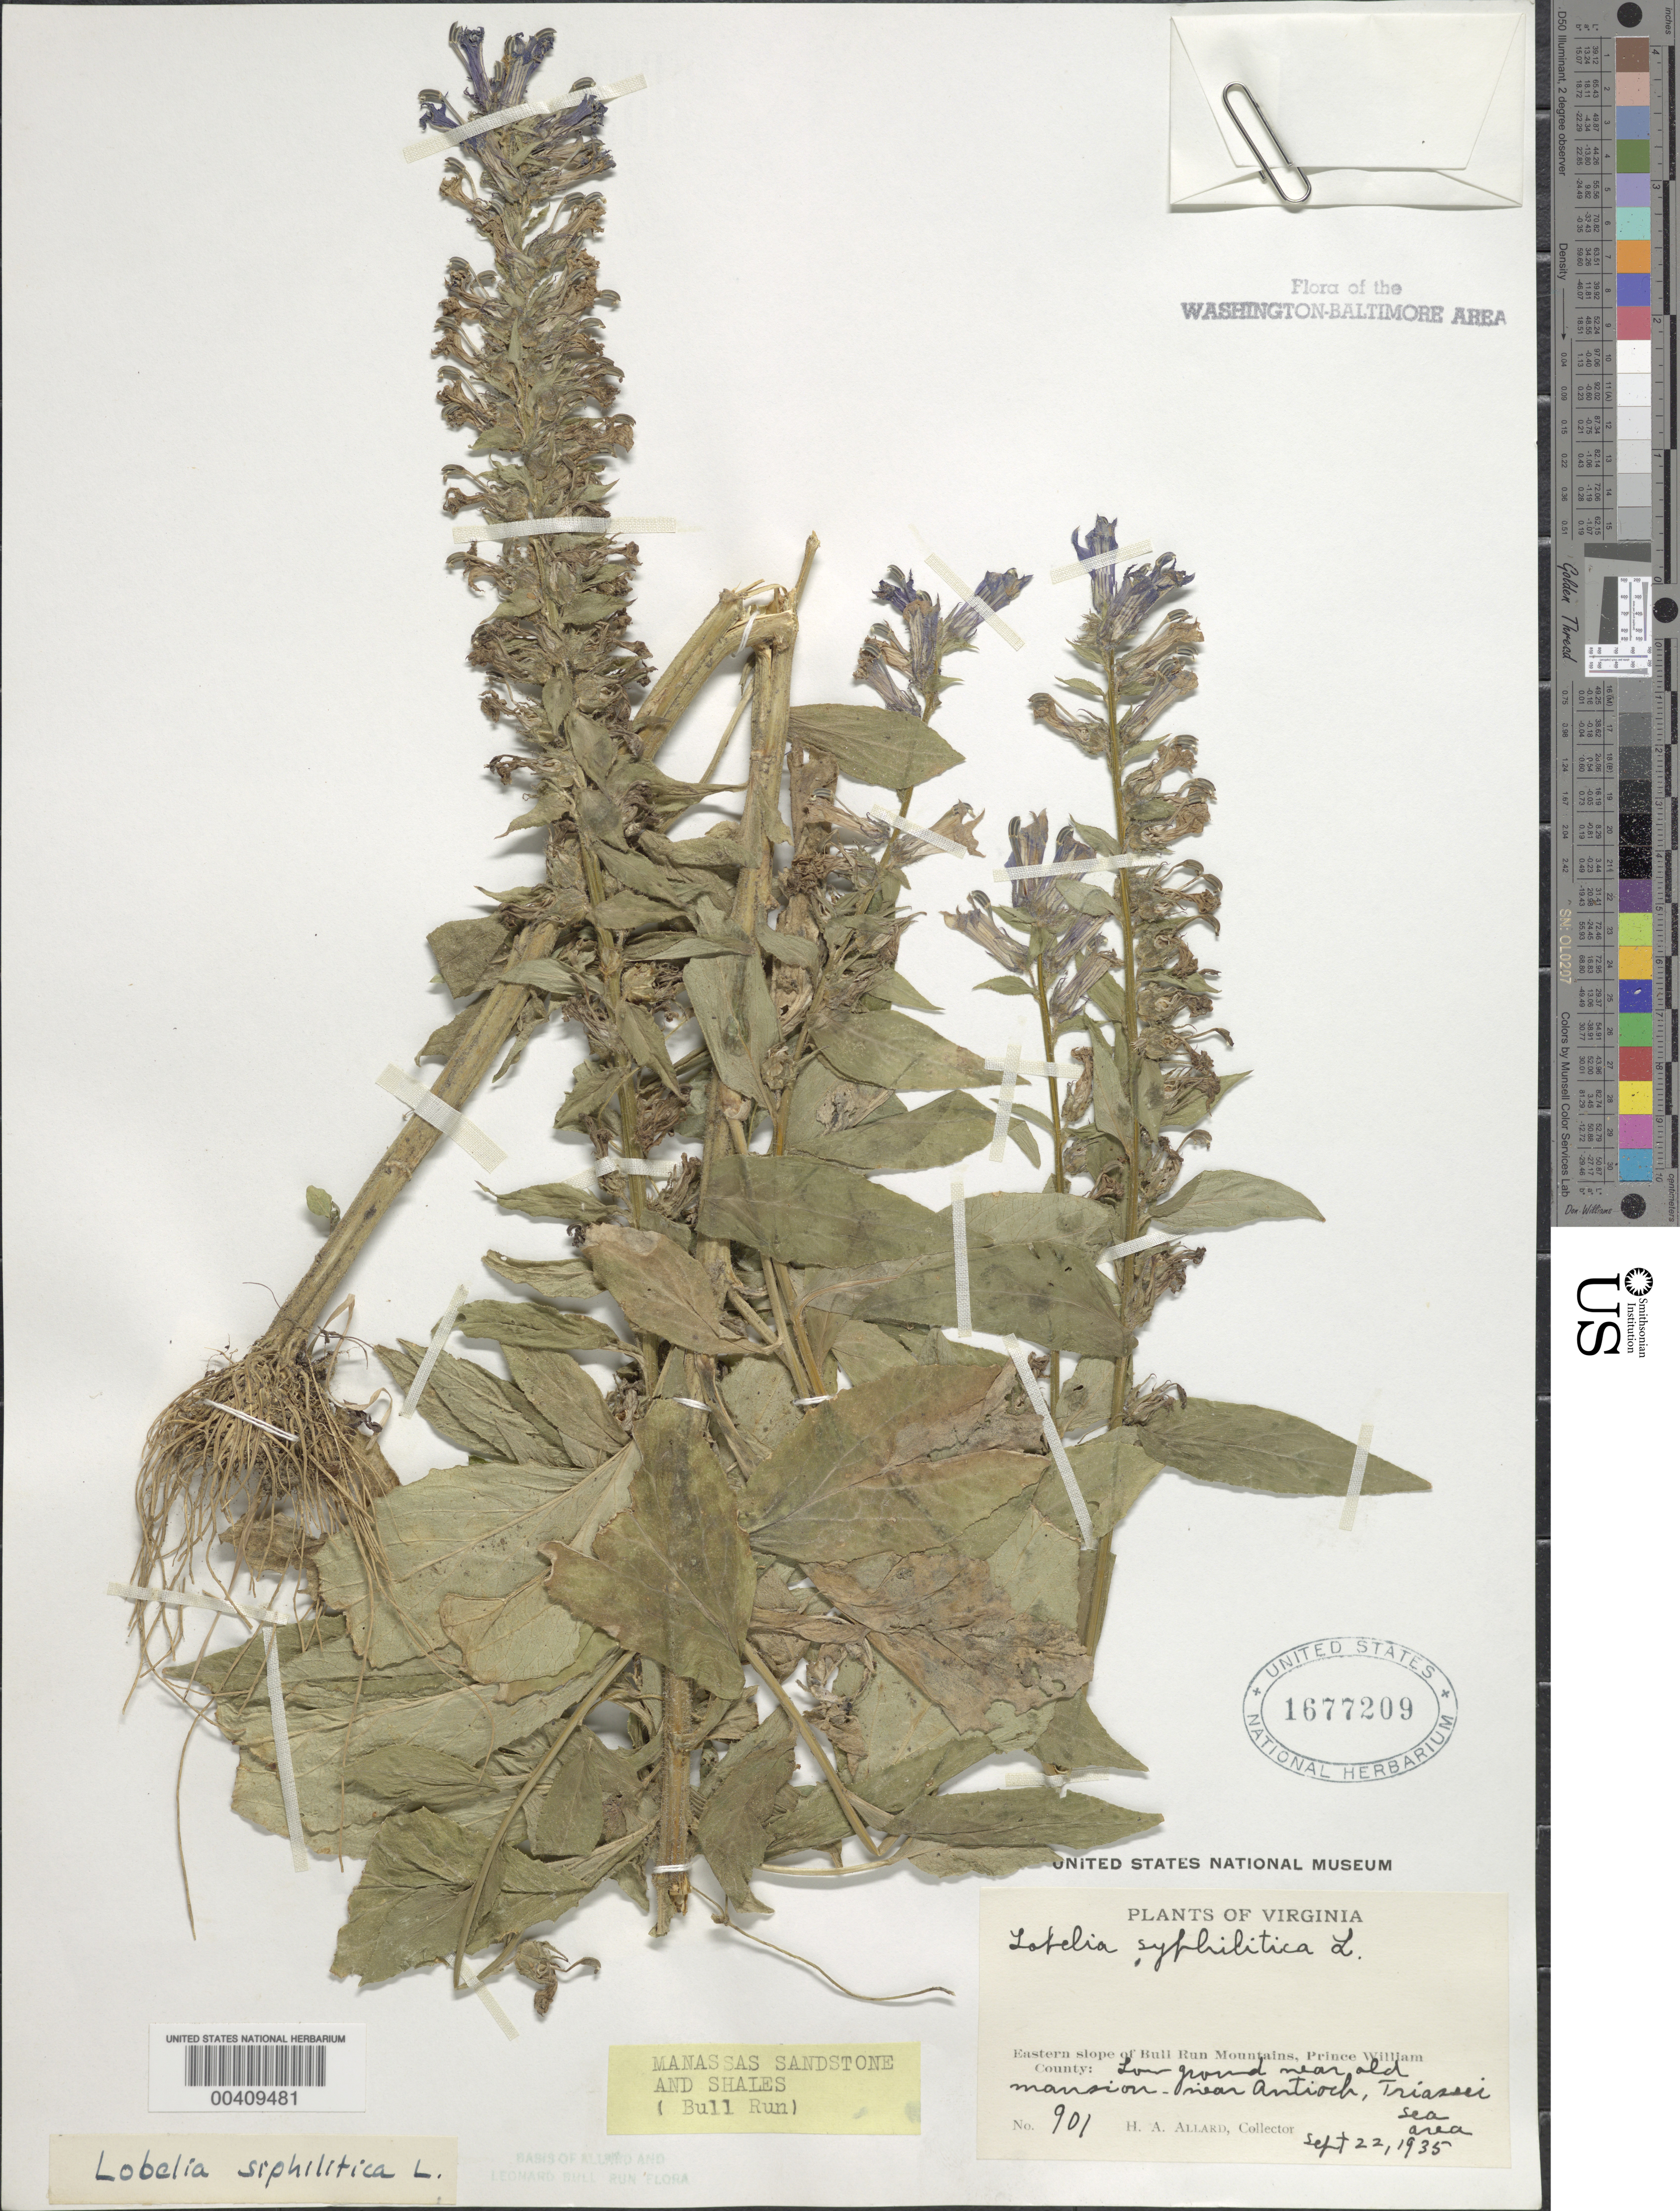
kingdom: Plantae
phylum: Tracheophyta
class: Magnoliopsida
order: Asterales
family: Campanulaceae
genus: Lobelia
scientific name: Lobelia siphilitica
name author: L.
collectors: H. A. Allard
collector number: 901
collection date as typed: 22 Sep 1935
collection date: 1935-09-22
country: United States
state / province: Virginia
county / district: Prince William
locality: East slope of Bull Run Mountains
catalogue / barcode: US 1677209